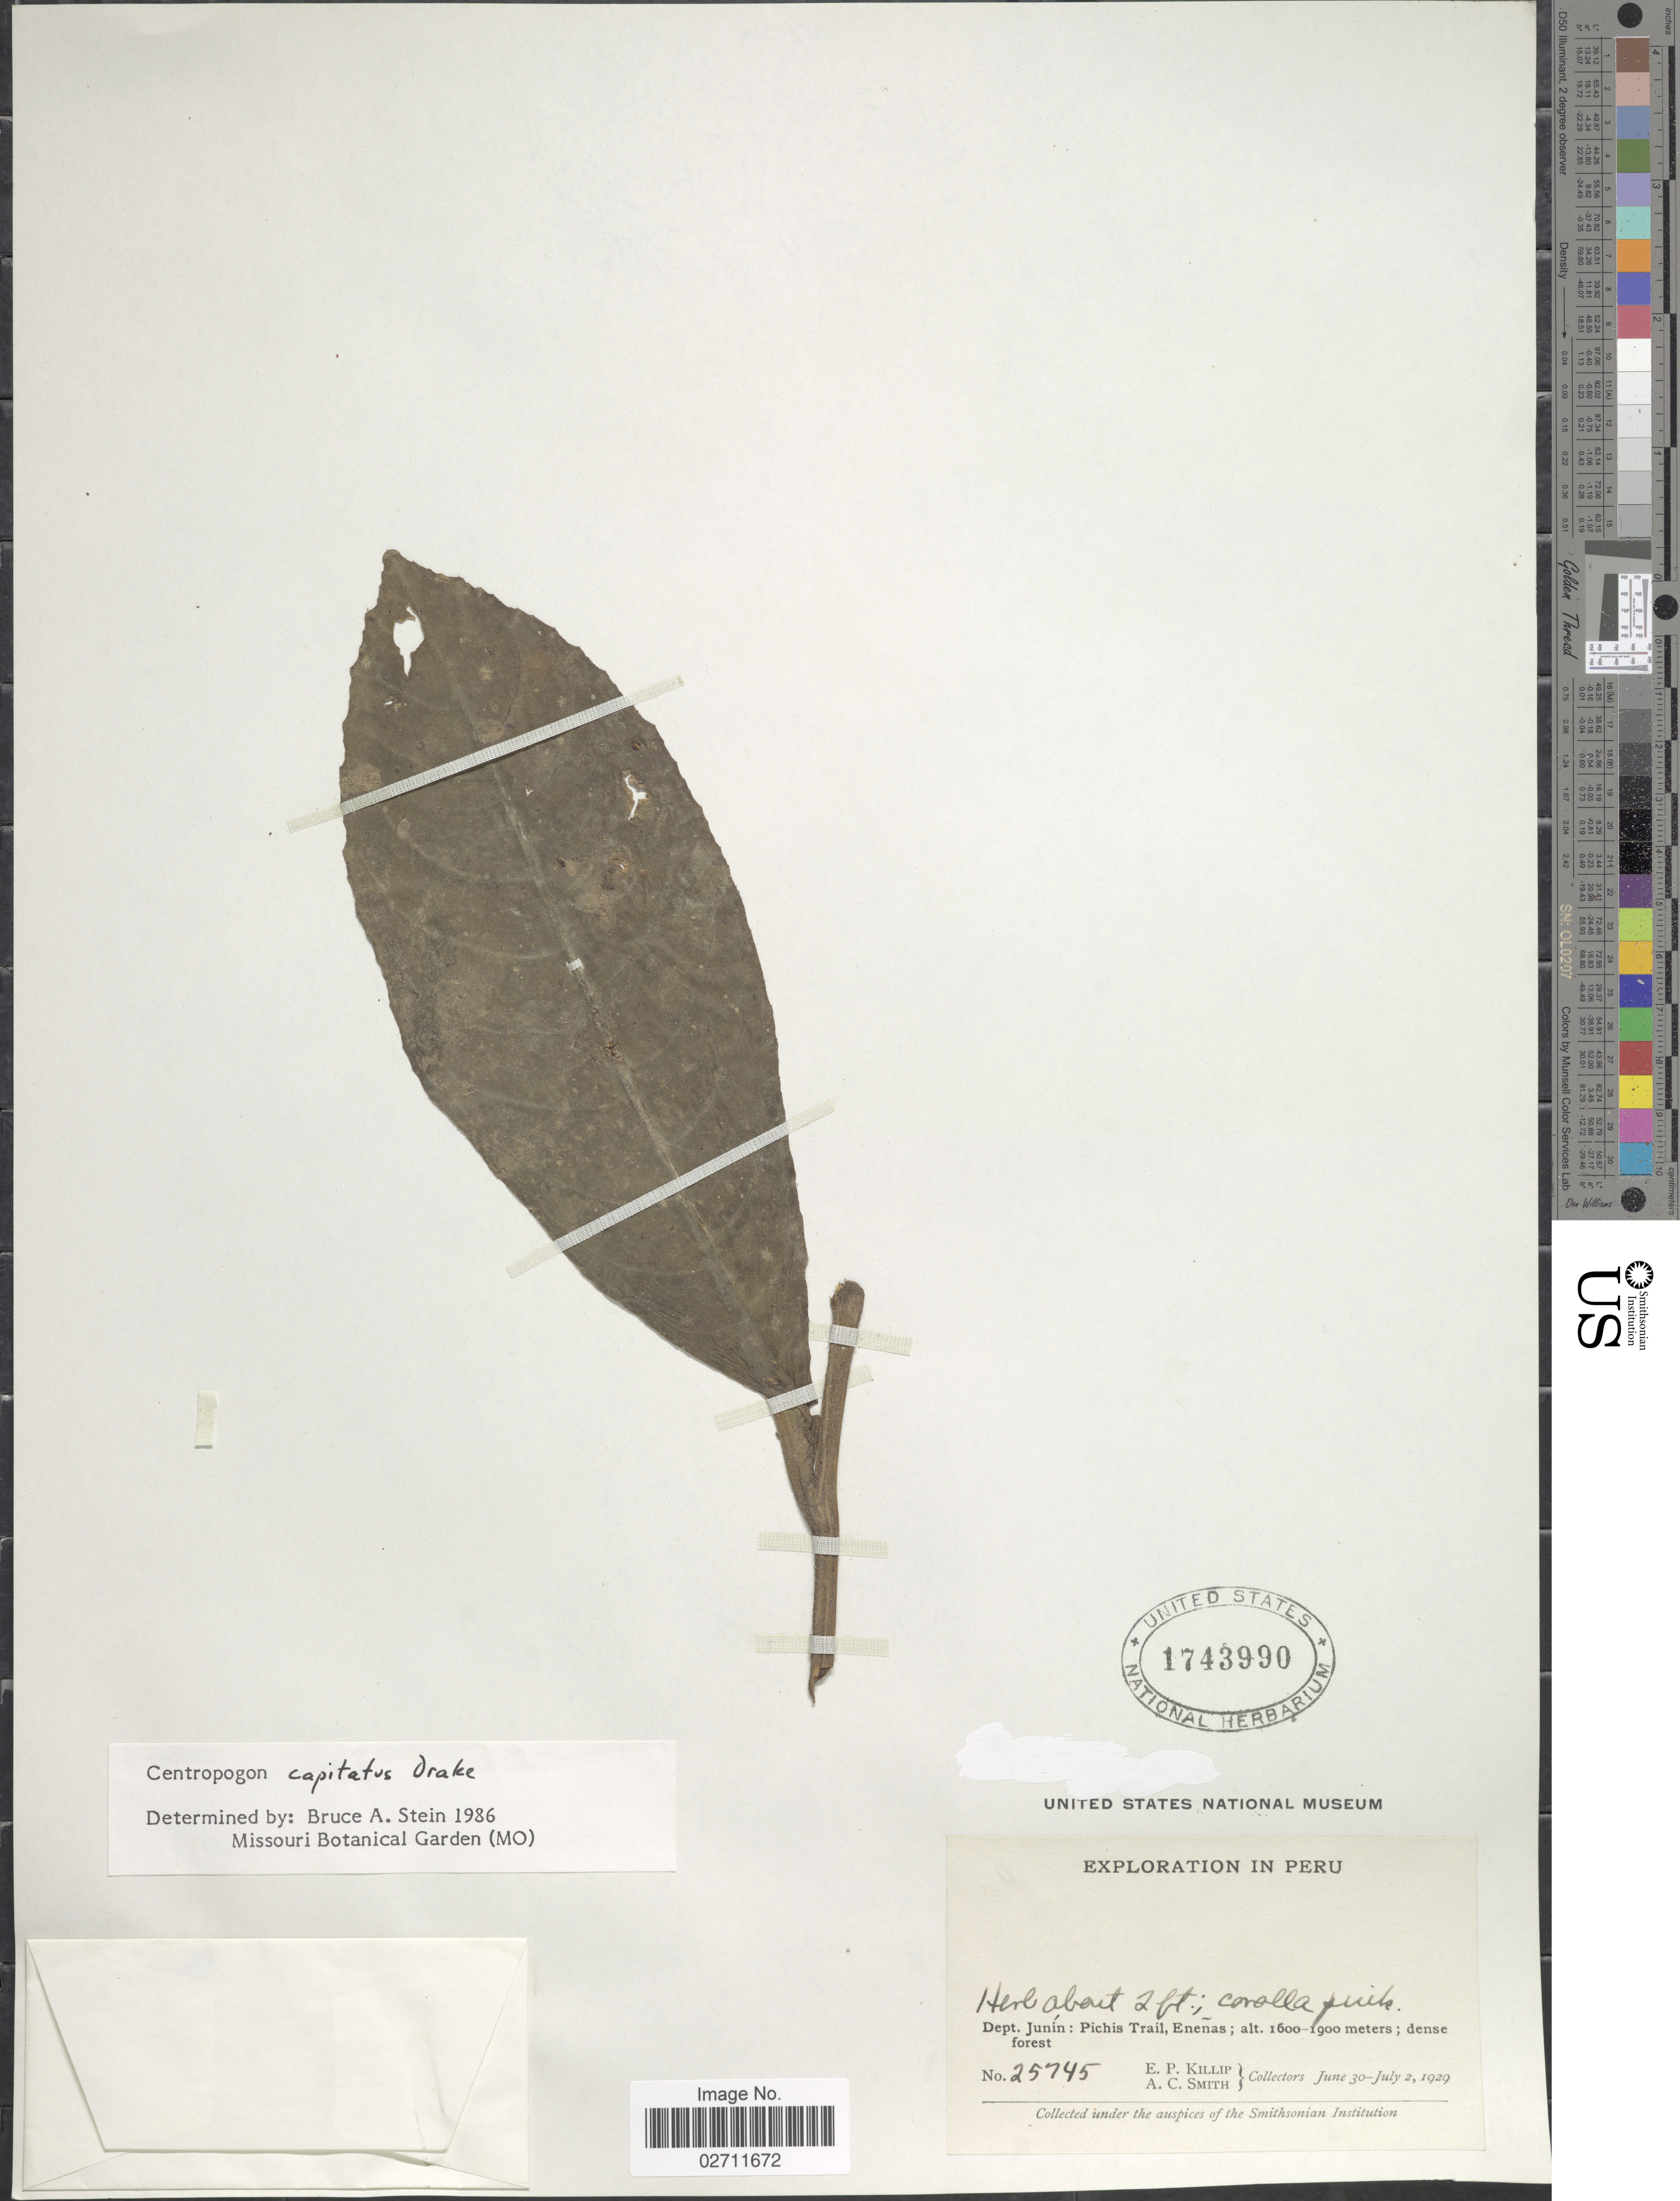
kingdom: Plantae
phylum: Tracheophyta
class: Magnoliopsida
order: Asterales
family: Campanulaceae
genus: Centropogon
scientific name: Centropogon capitatus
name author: Drake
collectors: E. P. Killip & A. C. Smith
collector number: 25745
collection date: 1929-06-30/1929-07-02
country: Peru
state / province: Junín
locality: Pichis Trail, Enenas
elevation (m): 1600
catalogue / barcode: US 1743990